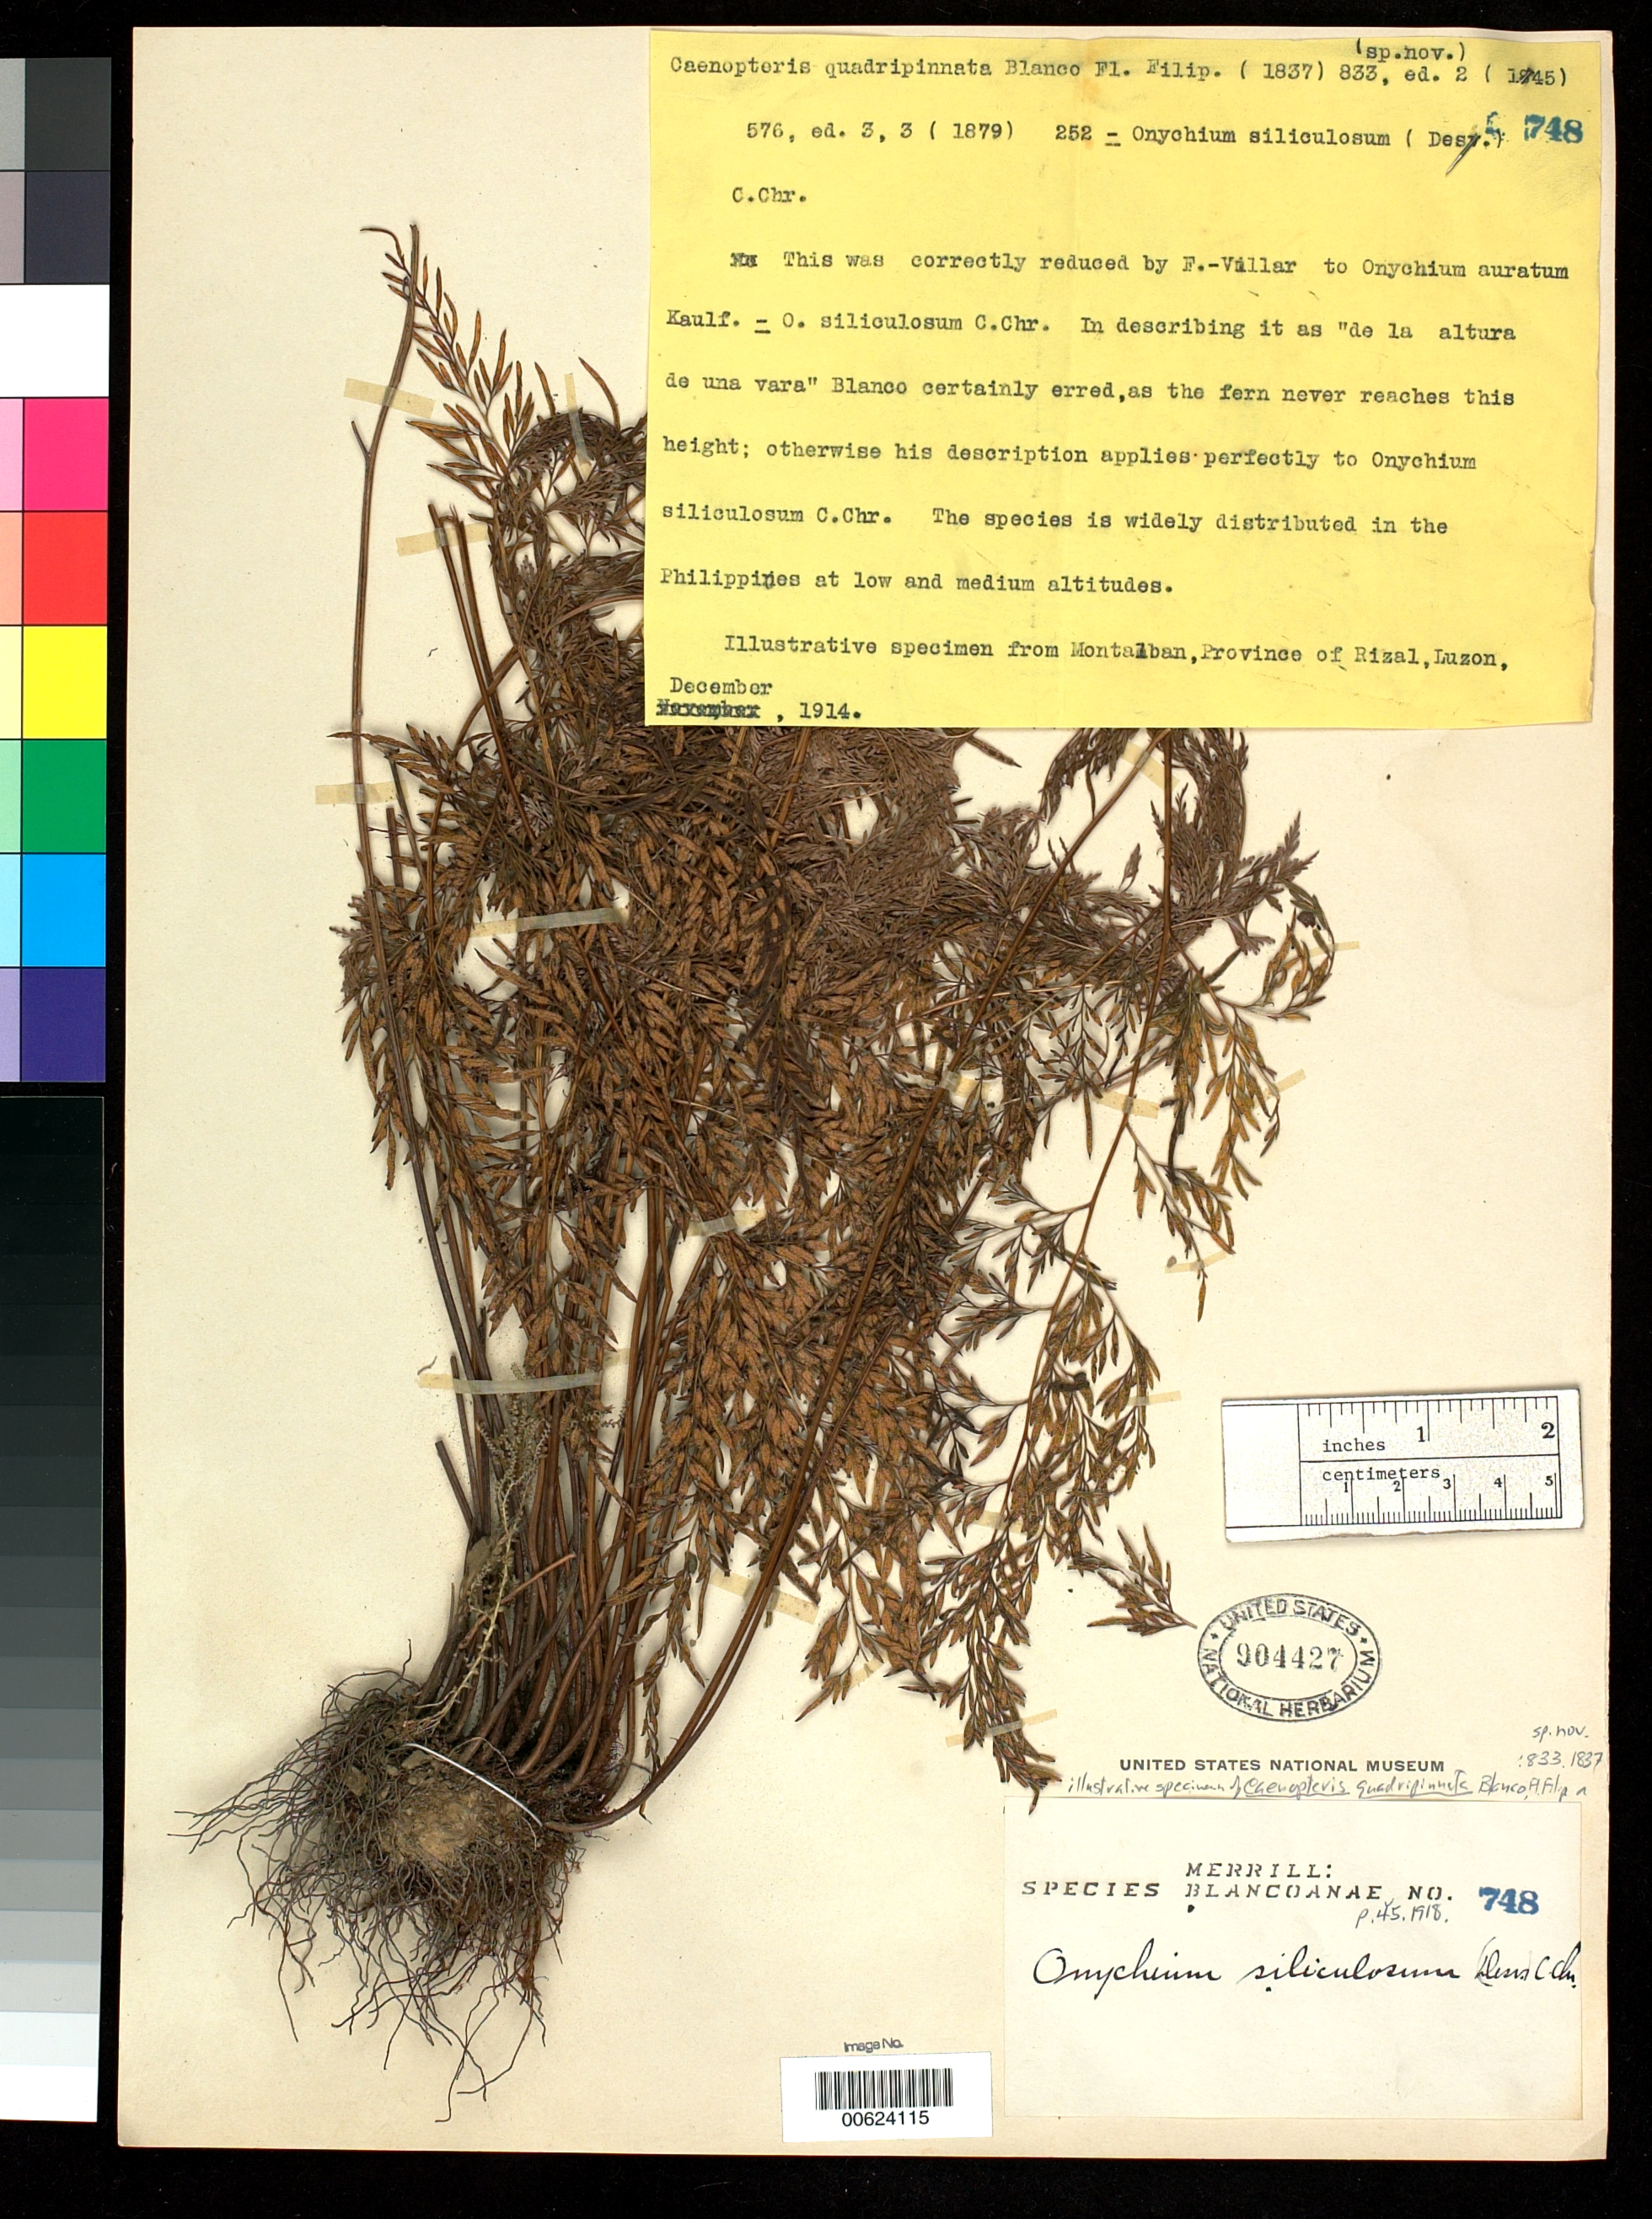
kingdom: Plantae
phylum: Tracheophyta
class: Polypodiopsida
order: Polypodiales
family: Pteridaceae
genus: Onychium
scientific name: Onychium siliculosum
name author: (Desv.) C. Chr.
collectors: E. D. Merrill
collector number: Sp. Blancoan. 0748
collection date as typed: Dec 1914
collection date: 1914-12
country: Philippines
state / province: Calabarzon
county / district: Rizal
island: Luzon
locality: Montalban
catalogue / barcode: US 904427